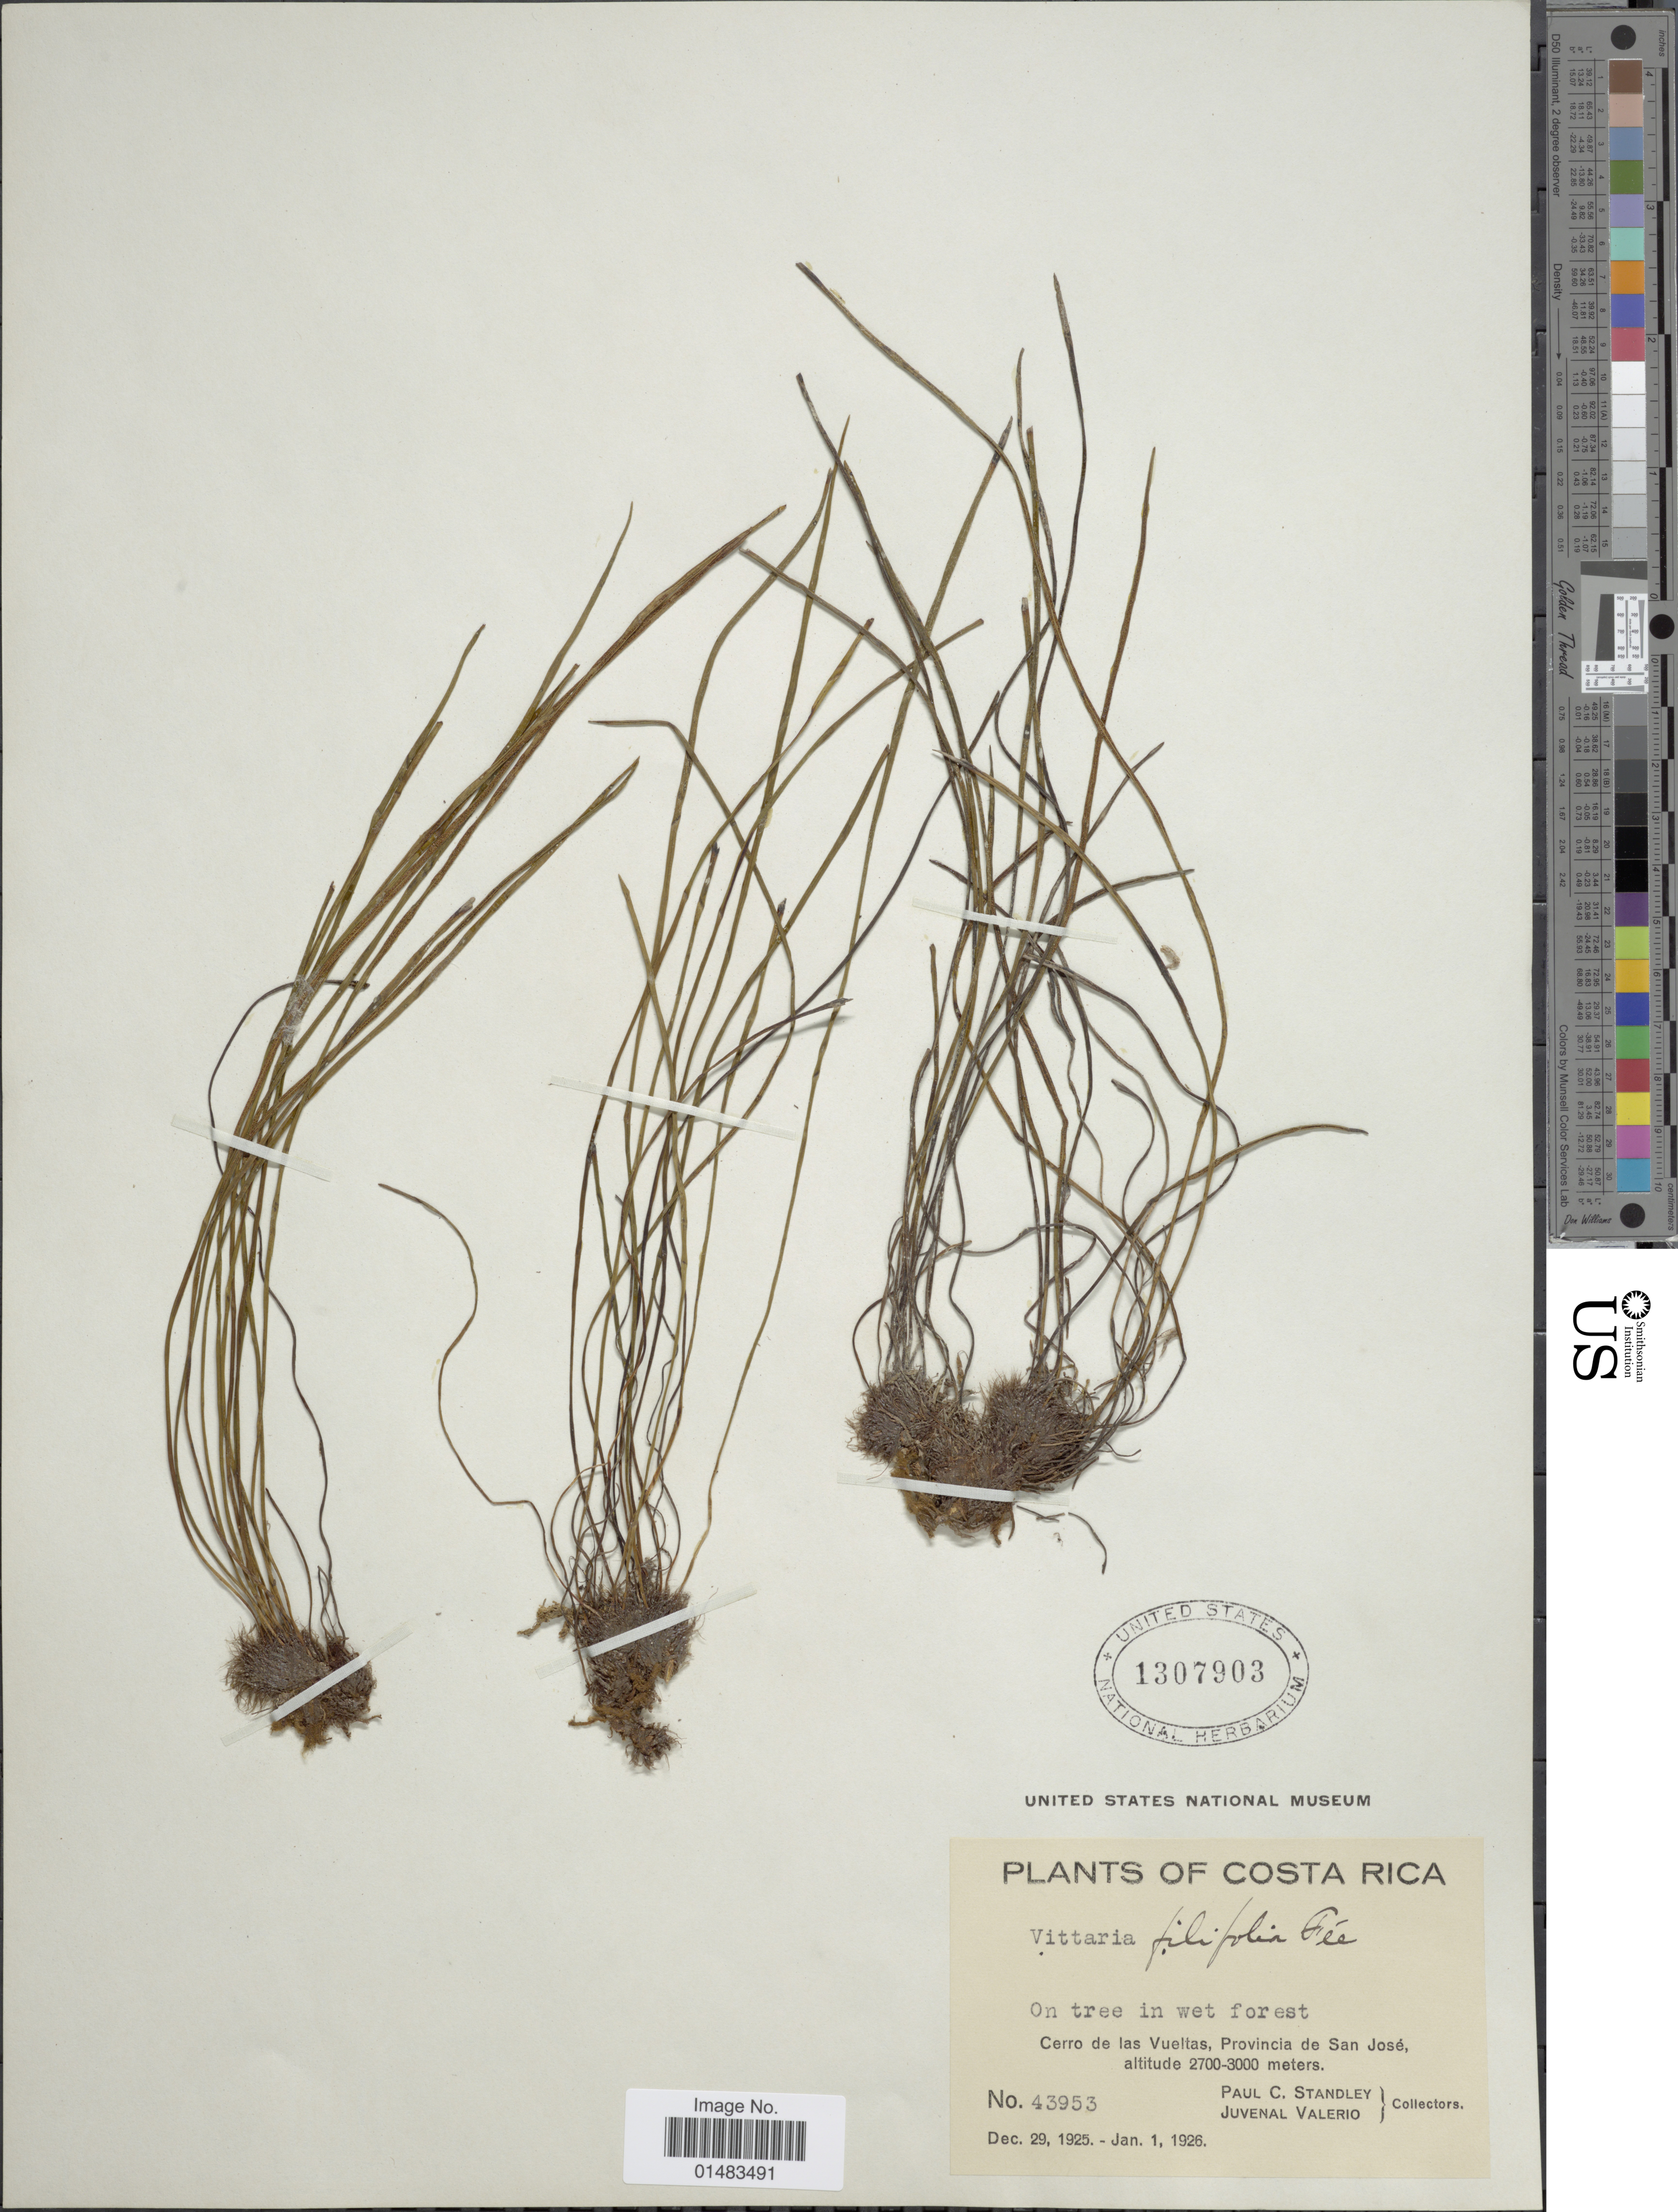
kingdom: Plantae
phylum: Tracheophyta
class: Polypodiopsida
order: Polypodiales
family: Pteridaceae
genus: Vittaria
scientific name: Vittaria graminifolia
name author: Kaulf.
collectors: P. C. Standley & J. Valerio R.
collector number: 43953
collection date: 1925-12-29/1926-01-01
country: Costa Rica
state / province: San José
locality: Costa Rica, On tree in wet forest, Cerro de las Vueltas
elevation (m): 2700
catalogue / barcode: US 1307903